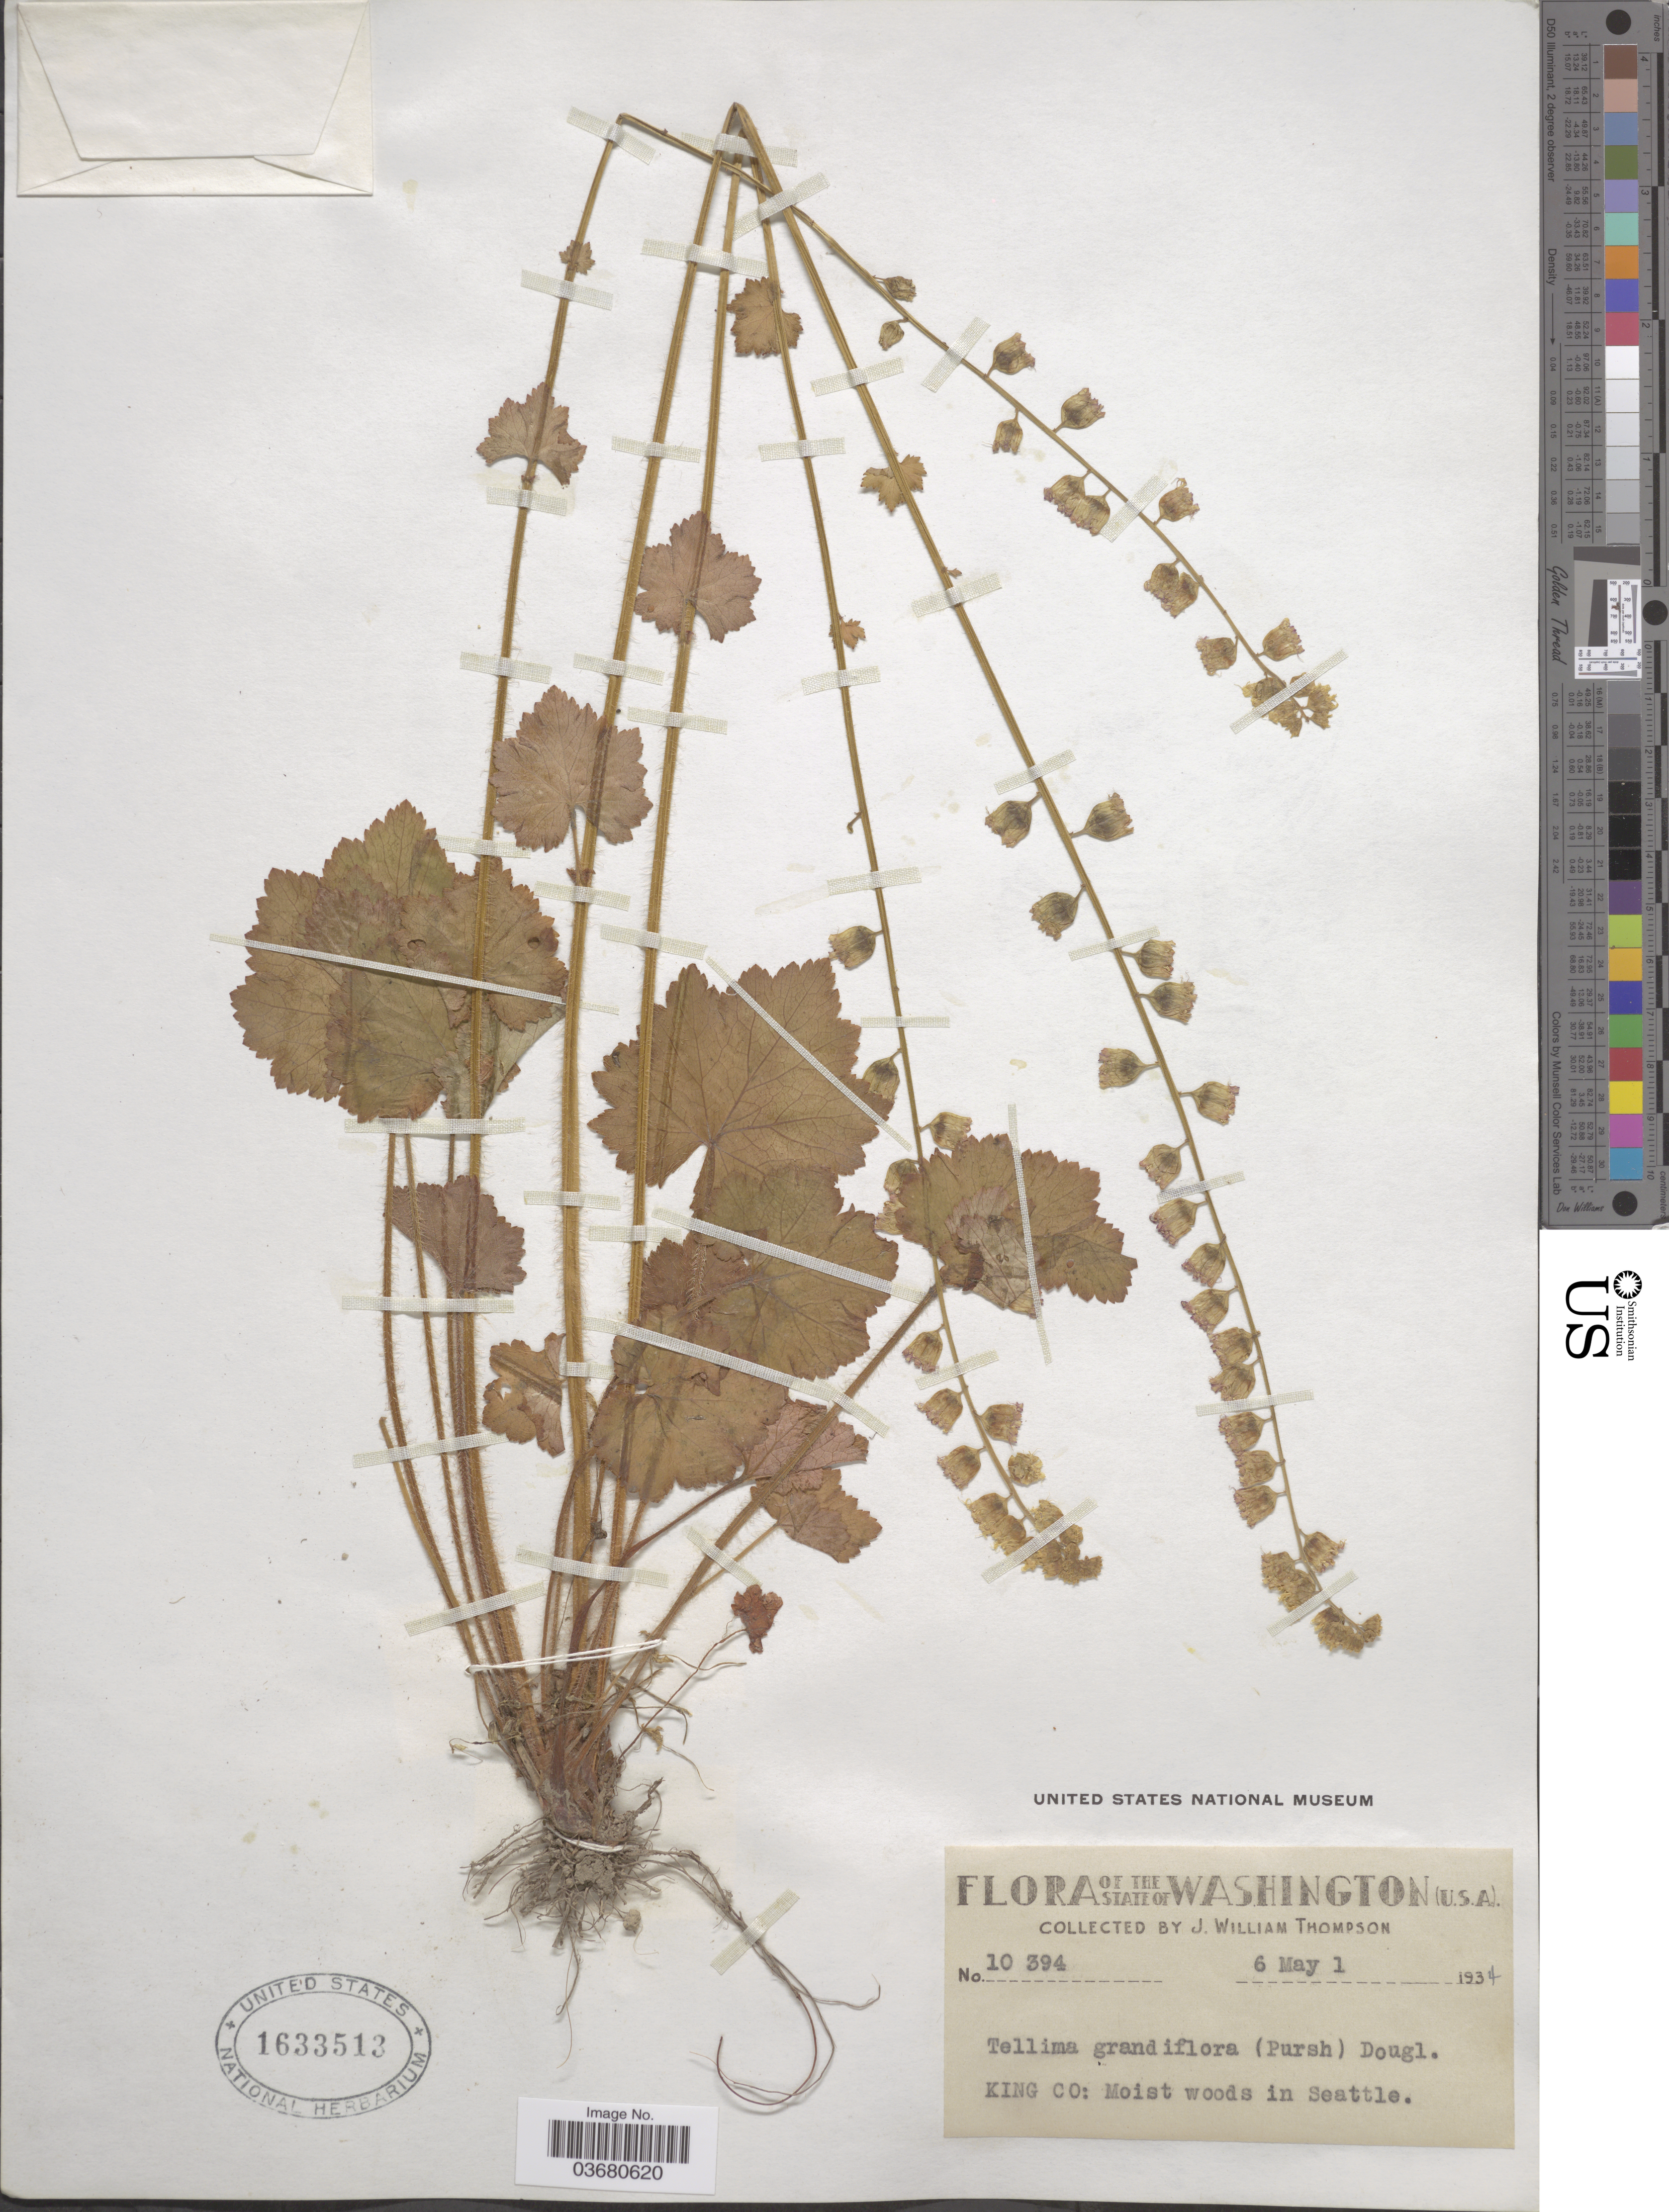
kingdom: Plantae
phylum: Tracheophyta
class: Magnoliopsida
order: Saxifragales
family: Saxifragaceae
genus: Tellima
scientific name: Tellima grandiflora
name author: (Pursh) Douglas ex Lindl.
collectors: J. W. Thompson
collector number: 10394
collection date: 1934-05-06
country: United States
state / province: Washington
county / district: King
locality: King Co: Moist woods in Seattle.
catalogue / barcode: US 1633513